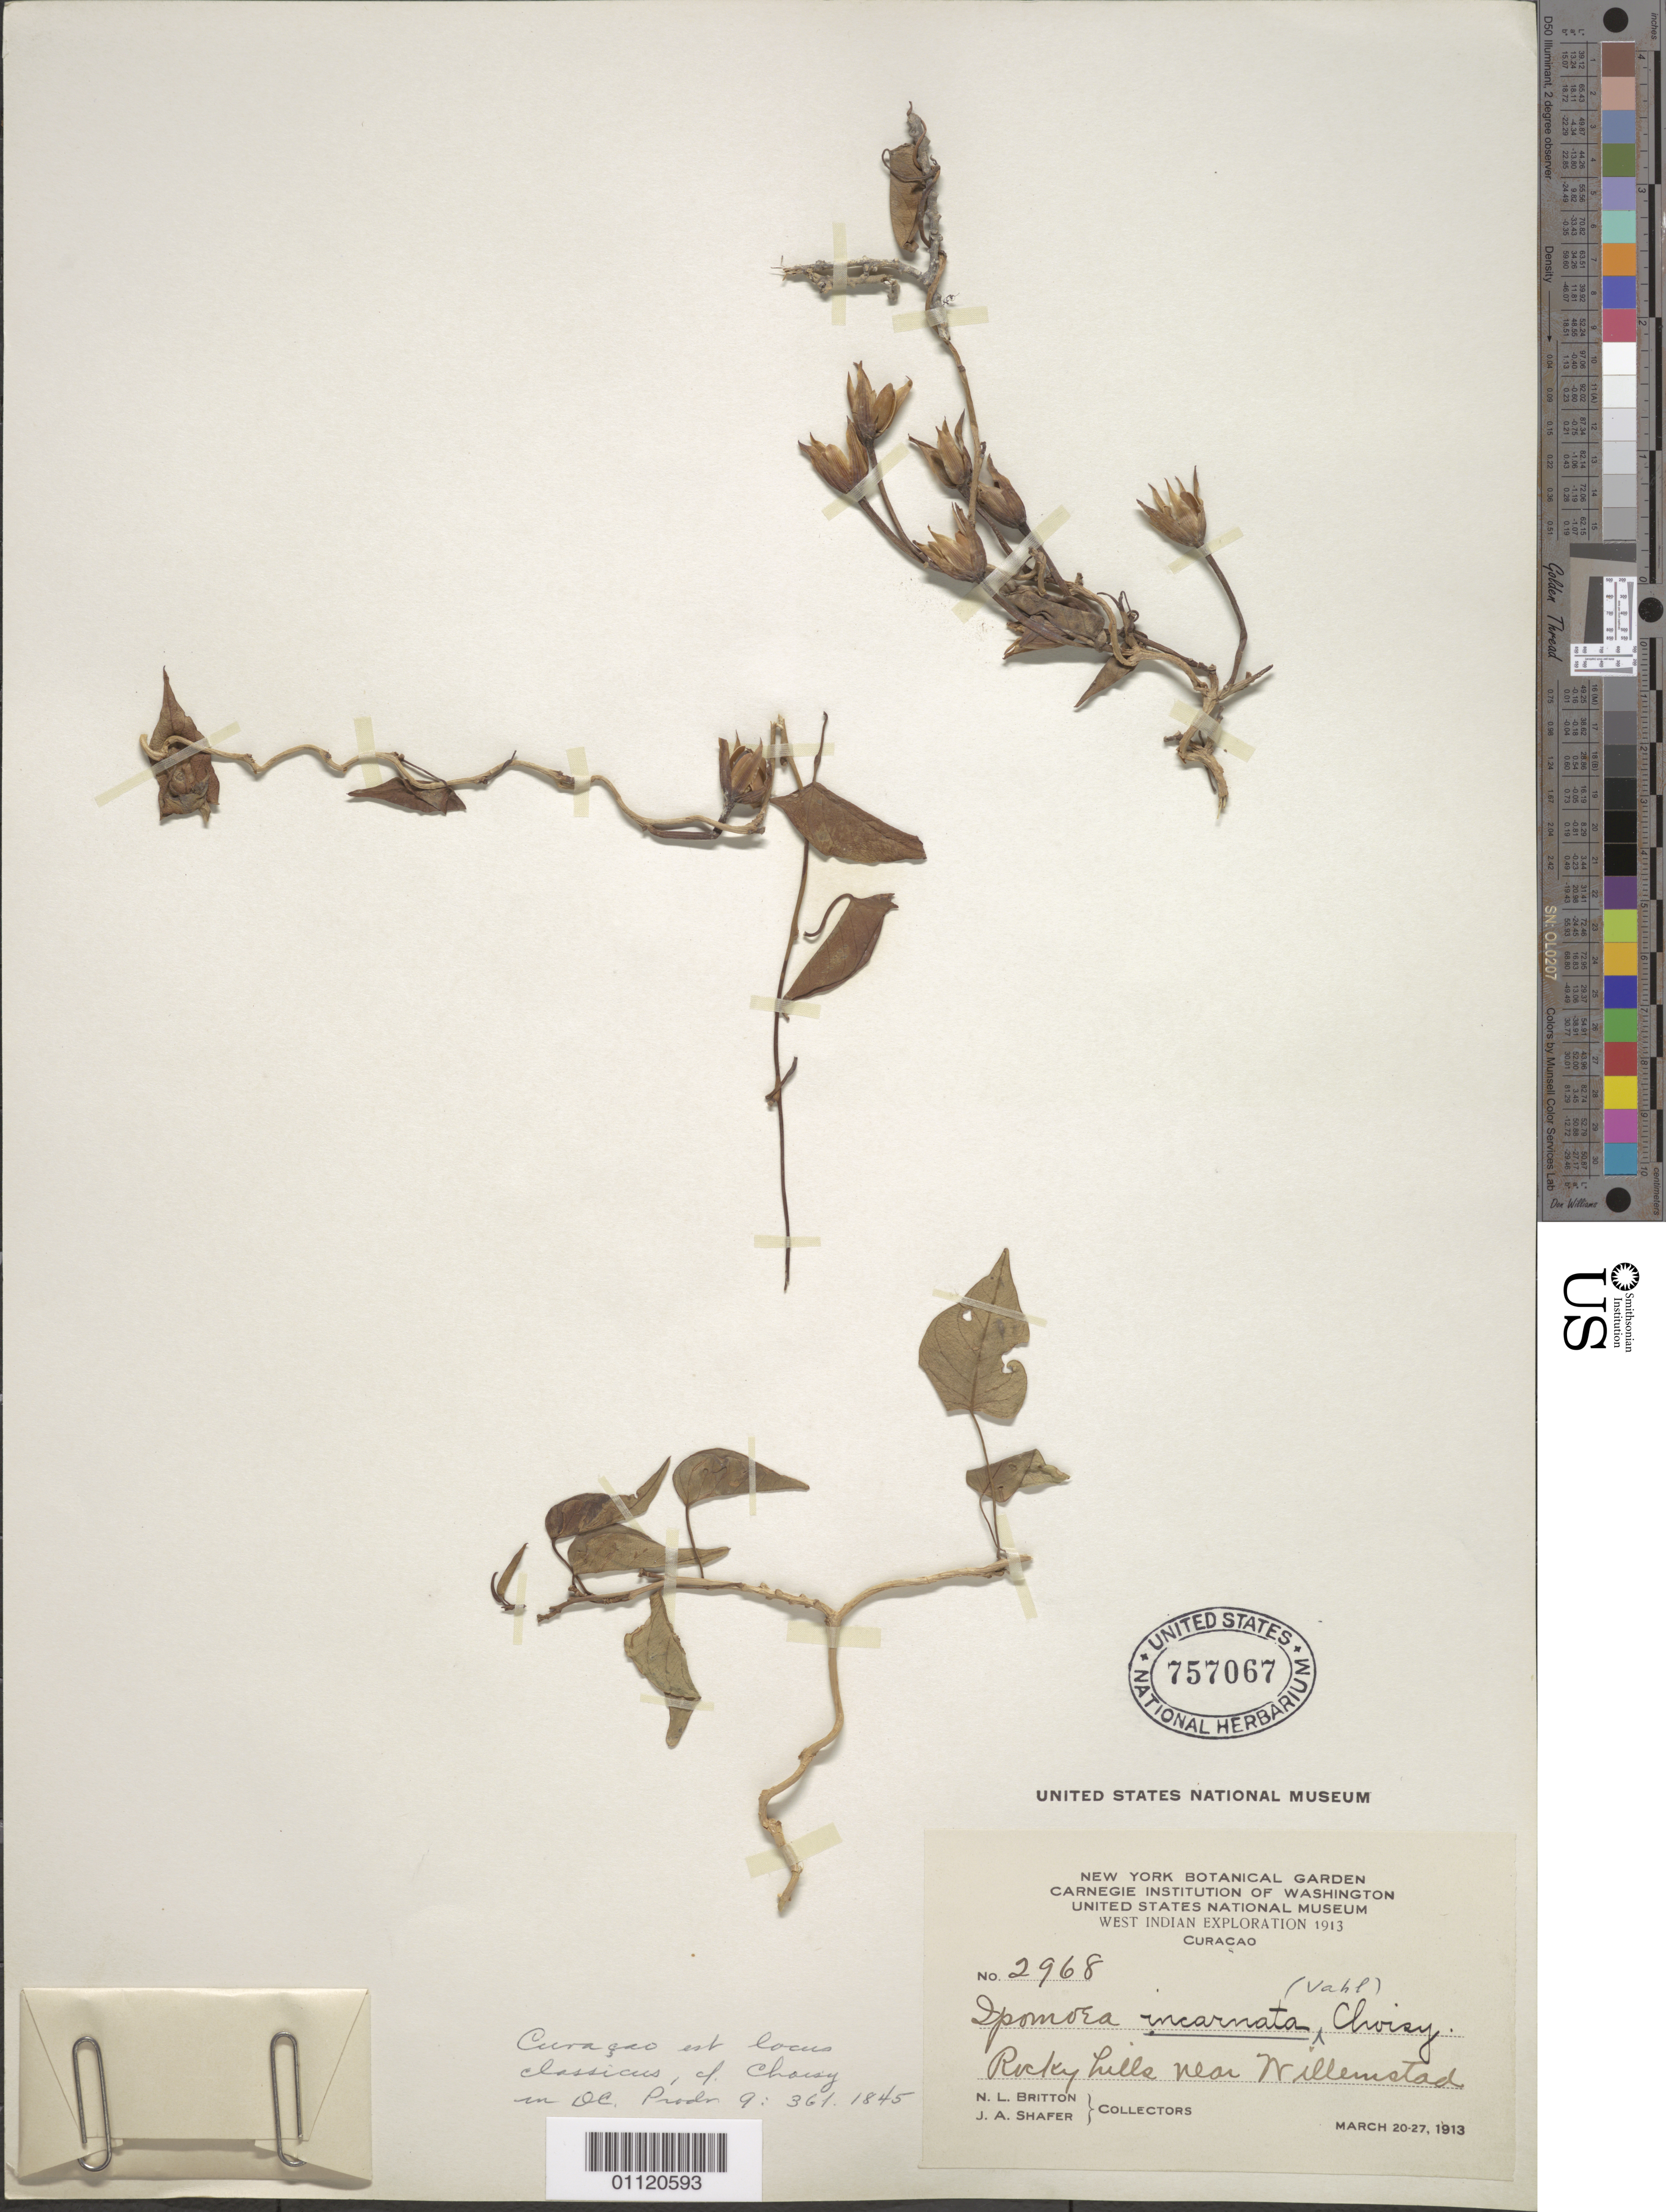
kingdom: Plantae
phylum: Tracheophyta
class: Magnoliopsida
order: Solanales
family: Convolvulaceae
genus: Ipomoea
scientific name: Ipomoea incarnata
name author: (Vahl) Choisy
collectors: N. Britton & J. A. Shafer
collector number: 2968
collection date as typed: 20 Mar 1913 to 27 Mar 1913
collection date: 1913-03-20/1913-03-27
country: Curaçao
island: Curaçao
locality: Rocky hills near Willemstad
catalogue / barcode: US 757067